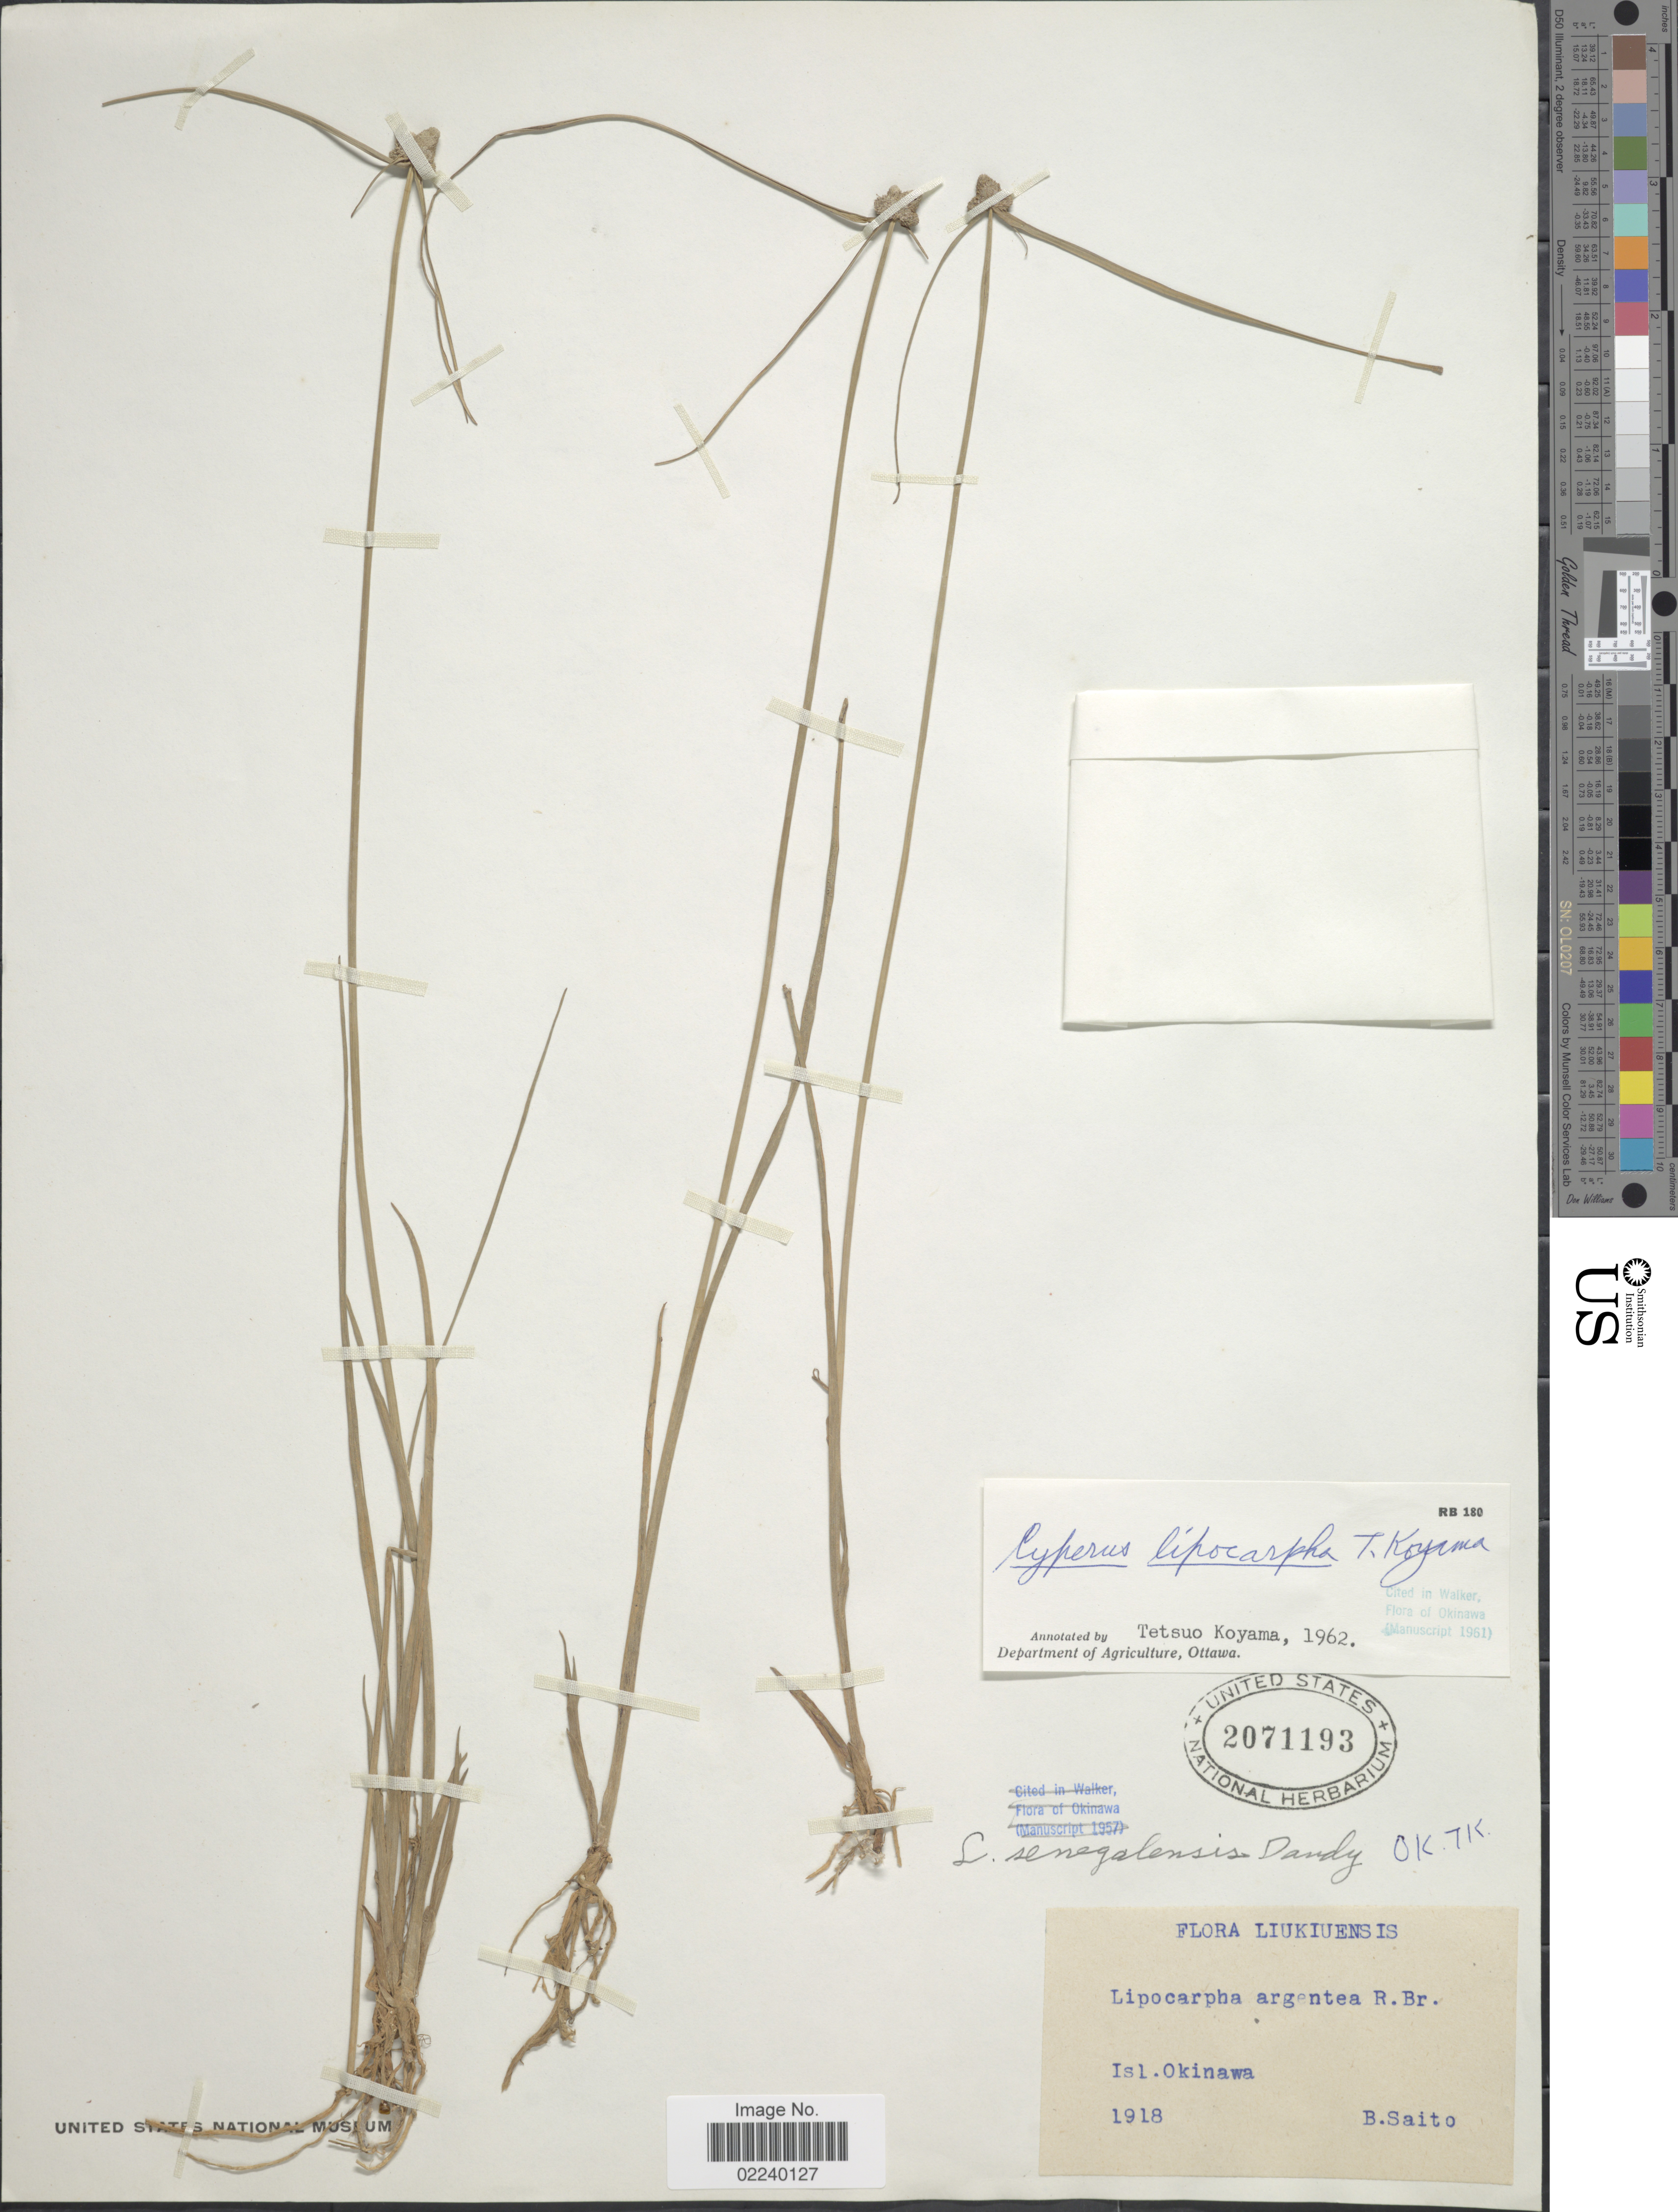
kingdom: Plantae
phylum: Tracheophyta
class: Liliopsida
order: Poales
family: Cyperaceae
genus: Cyperus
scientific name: Cyperus albescens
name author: (Steud.) Larridon & Govaerts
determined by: Strong, M. T., (US), Smithsonian Institution - National Museum of Natural History (UNITED STATES)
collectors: B. Saito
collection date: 1918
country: Japan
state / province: Okinawa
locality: Liukiuensis, Isl. Okinawa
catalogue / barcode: US 2071193